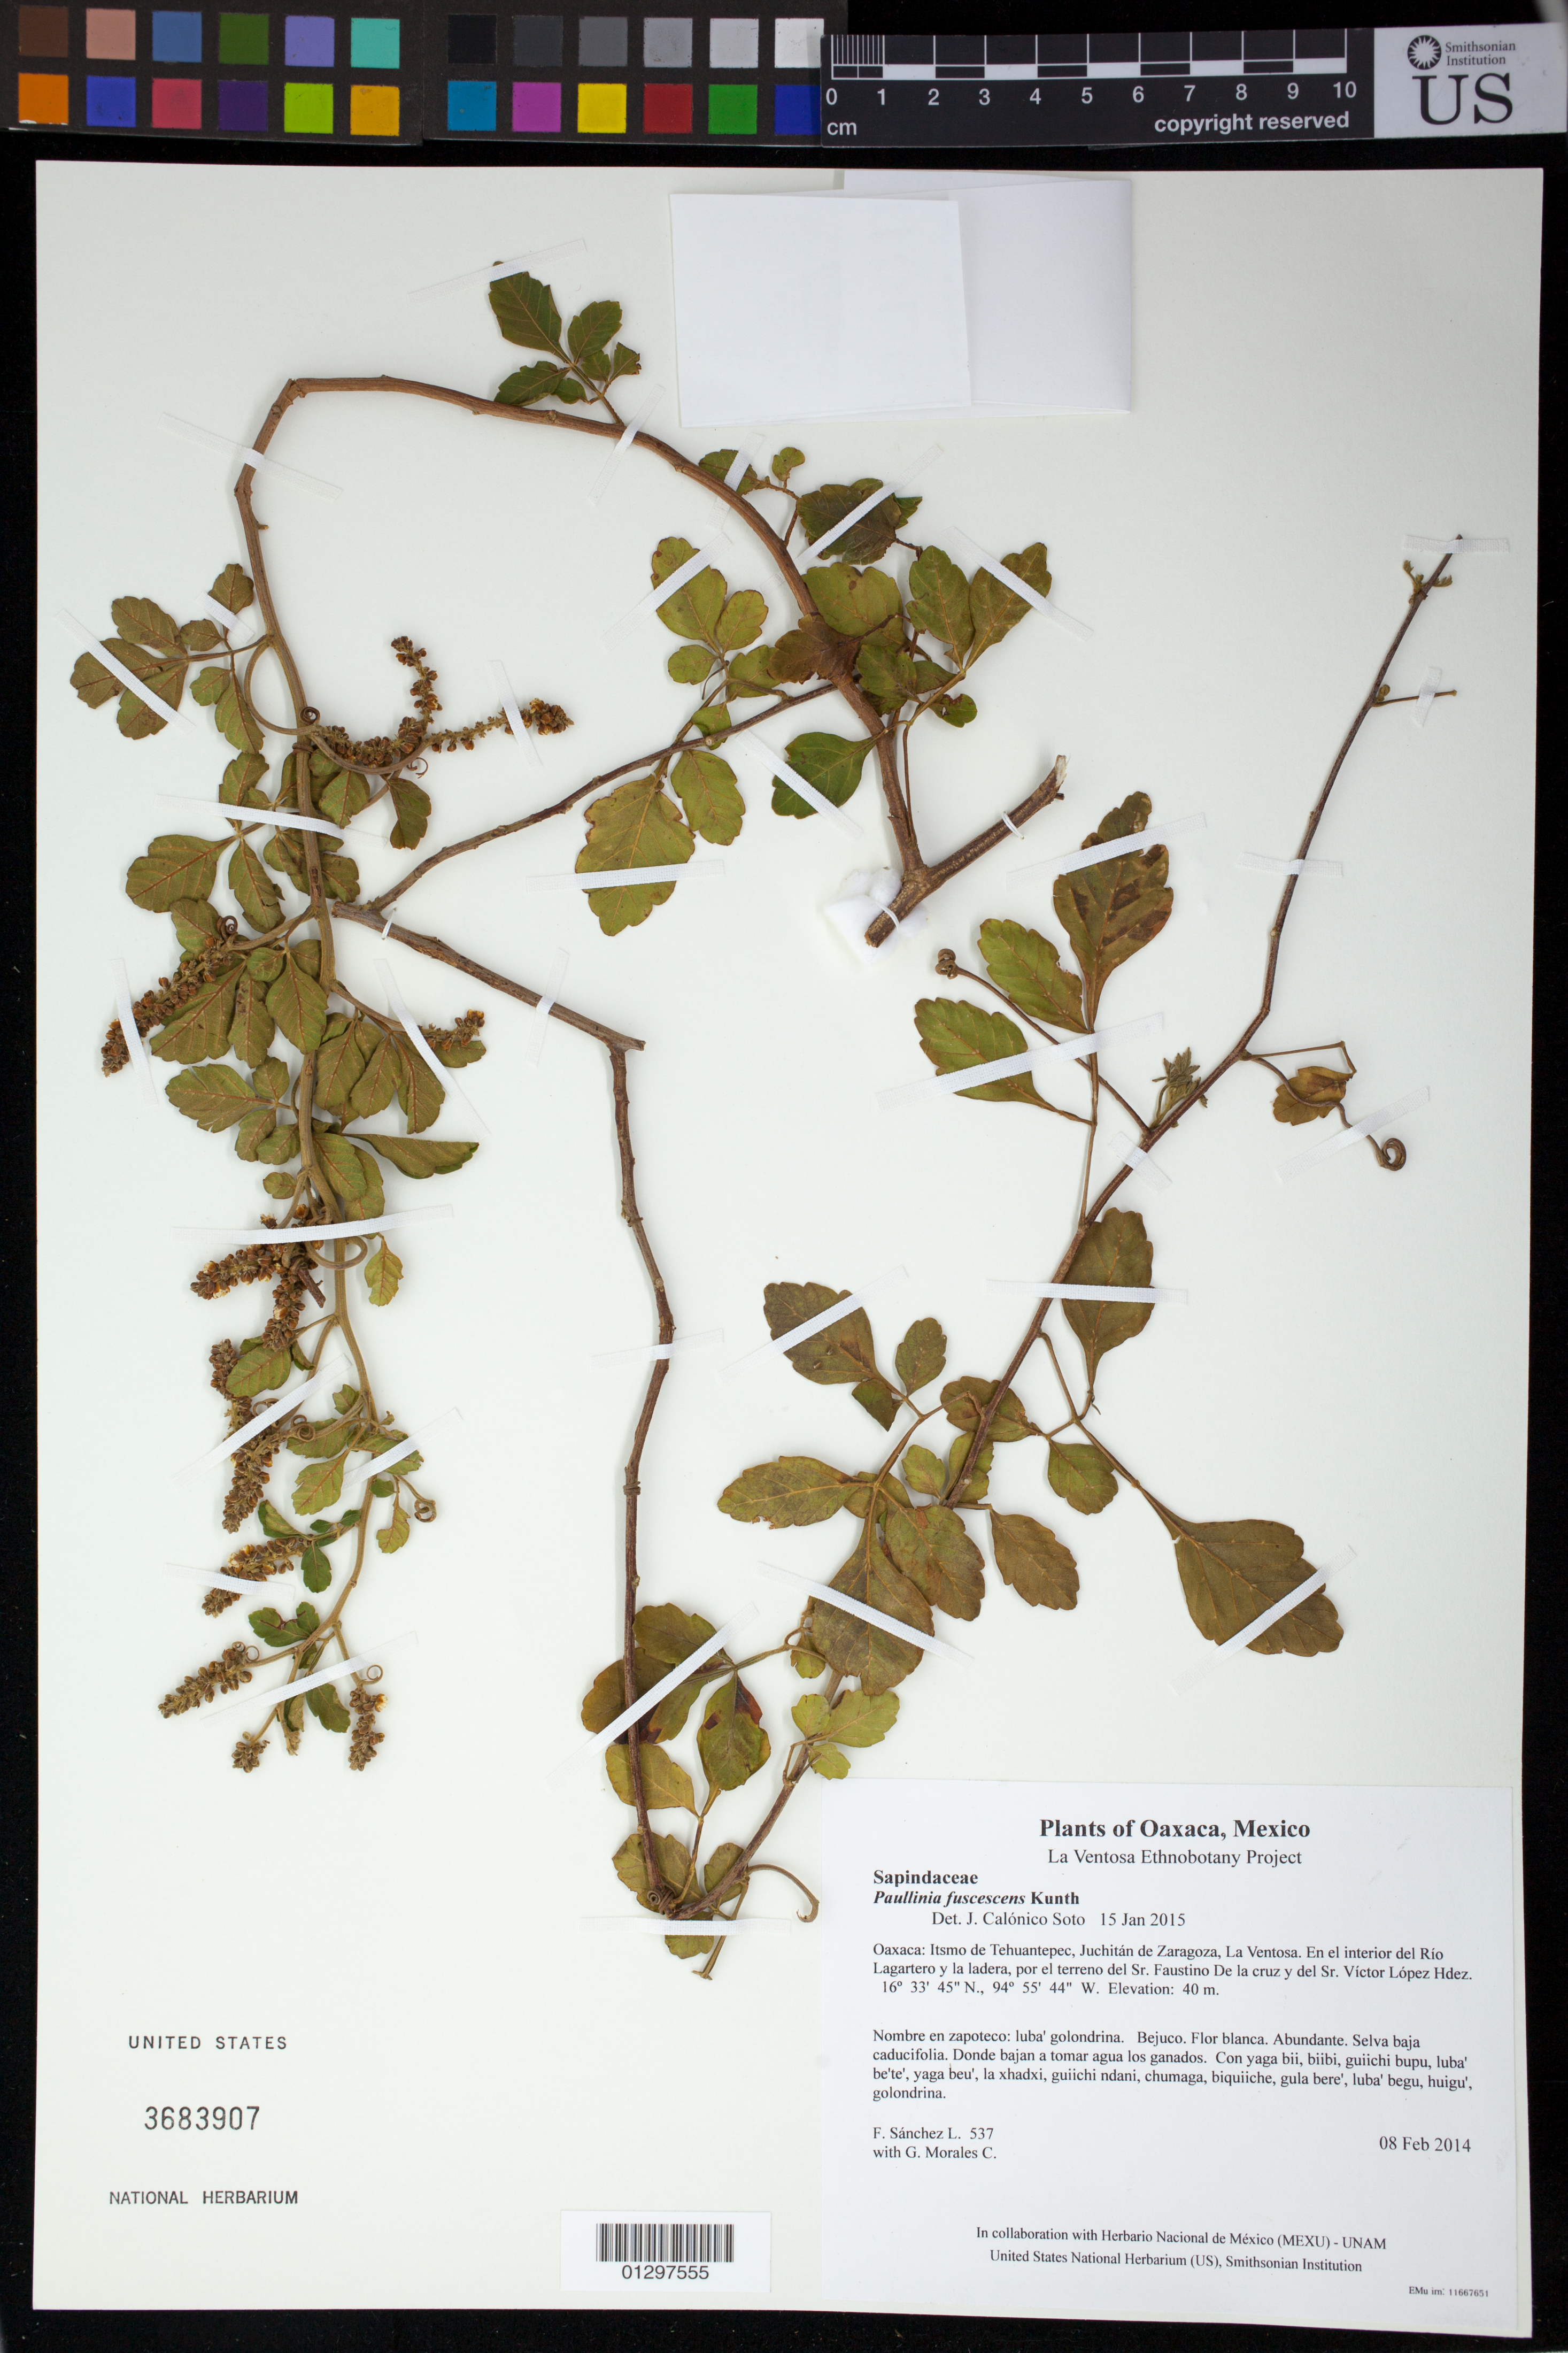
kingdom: Plantae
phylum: Tracheophyta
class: Magnoliopsida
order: Sapindales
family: Sapindaceae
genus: Paullinia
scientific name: Paullinia fuscescens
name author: Kunth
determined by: Calónico Soto, J.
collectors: F. Sánchez L. & G. Morales C.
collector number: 537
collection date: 2014-02-08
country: Mexico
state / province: Oaxaca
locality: Itsmo de Tehuantepec, Juchitán de Zaragoza, La Ventosa. En el interior del Río Lagartero y la ladera, por el terreno del Sr. Faustino De la cruz y del Sr. Víctor López Hdez.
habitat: Selva baja caducifolia. Donde bajan a tomar agua los ganados.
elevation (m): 40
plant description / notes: JEBOT, MEXU, SERO, US; Luba'. Guie' naquichi'. Stale.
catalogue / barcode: US 3683907